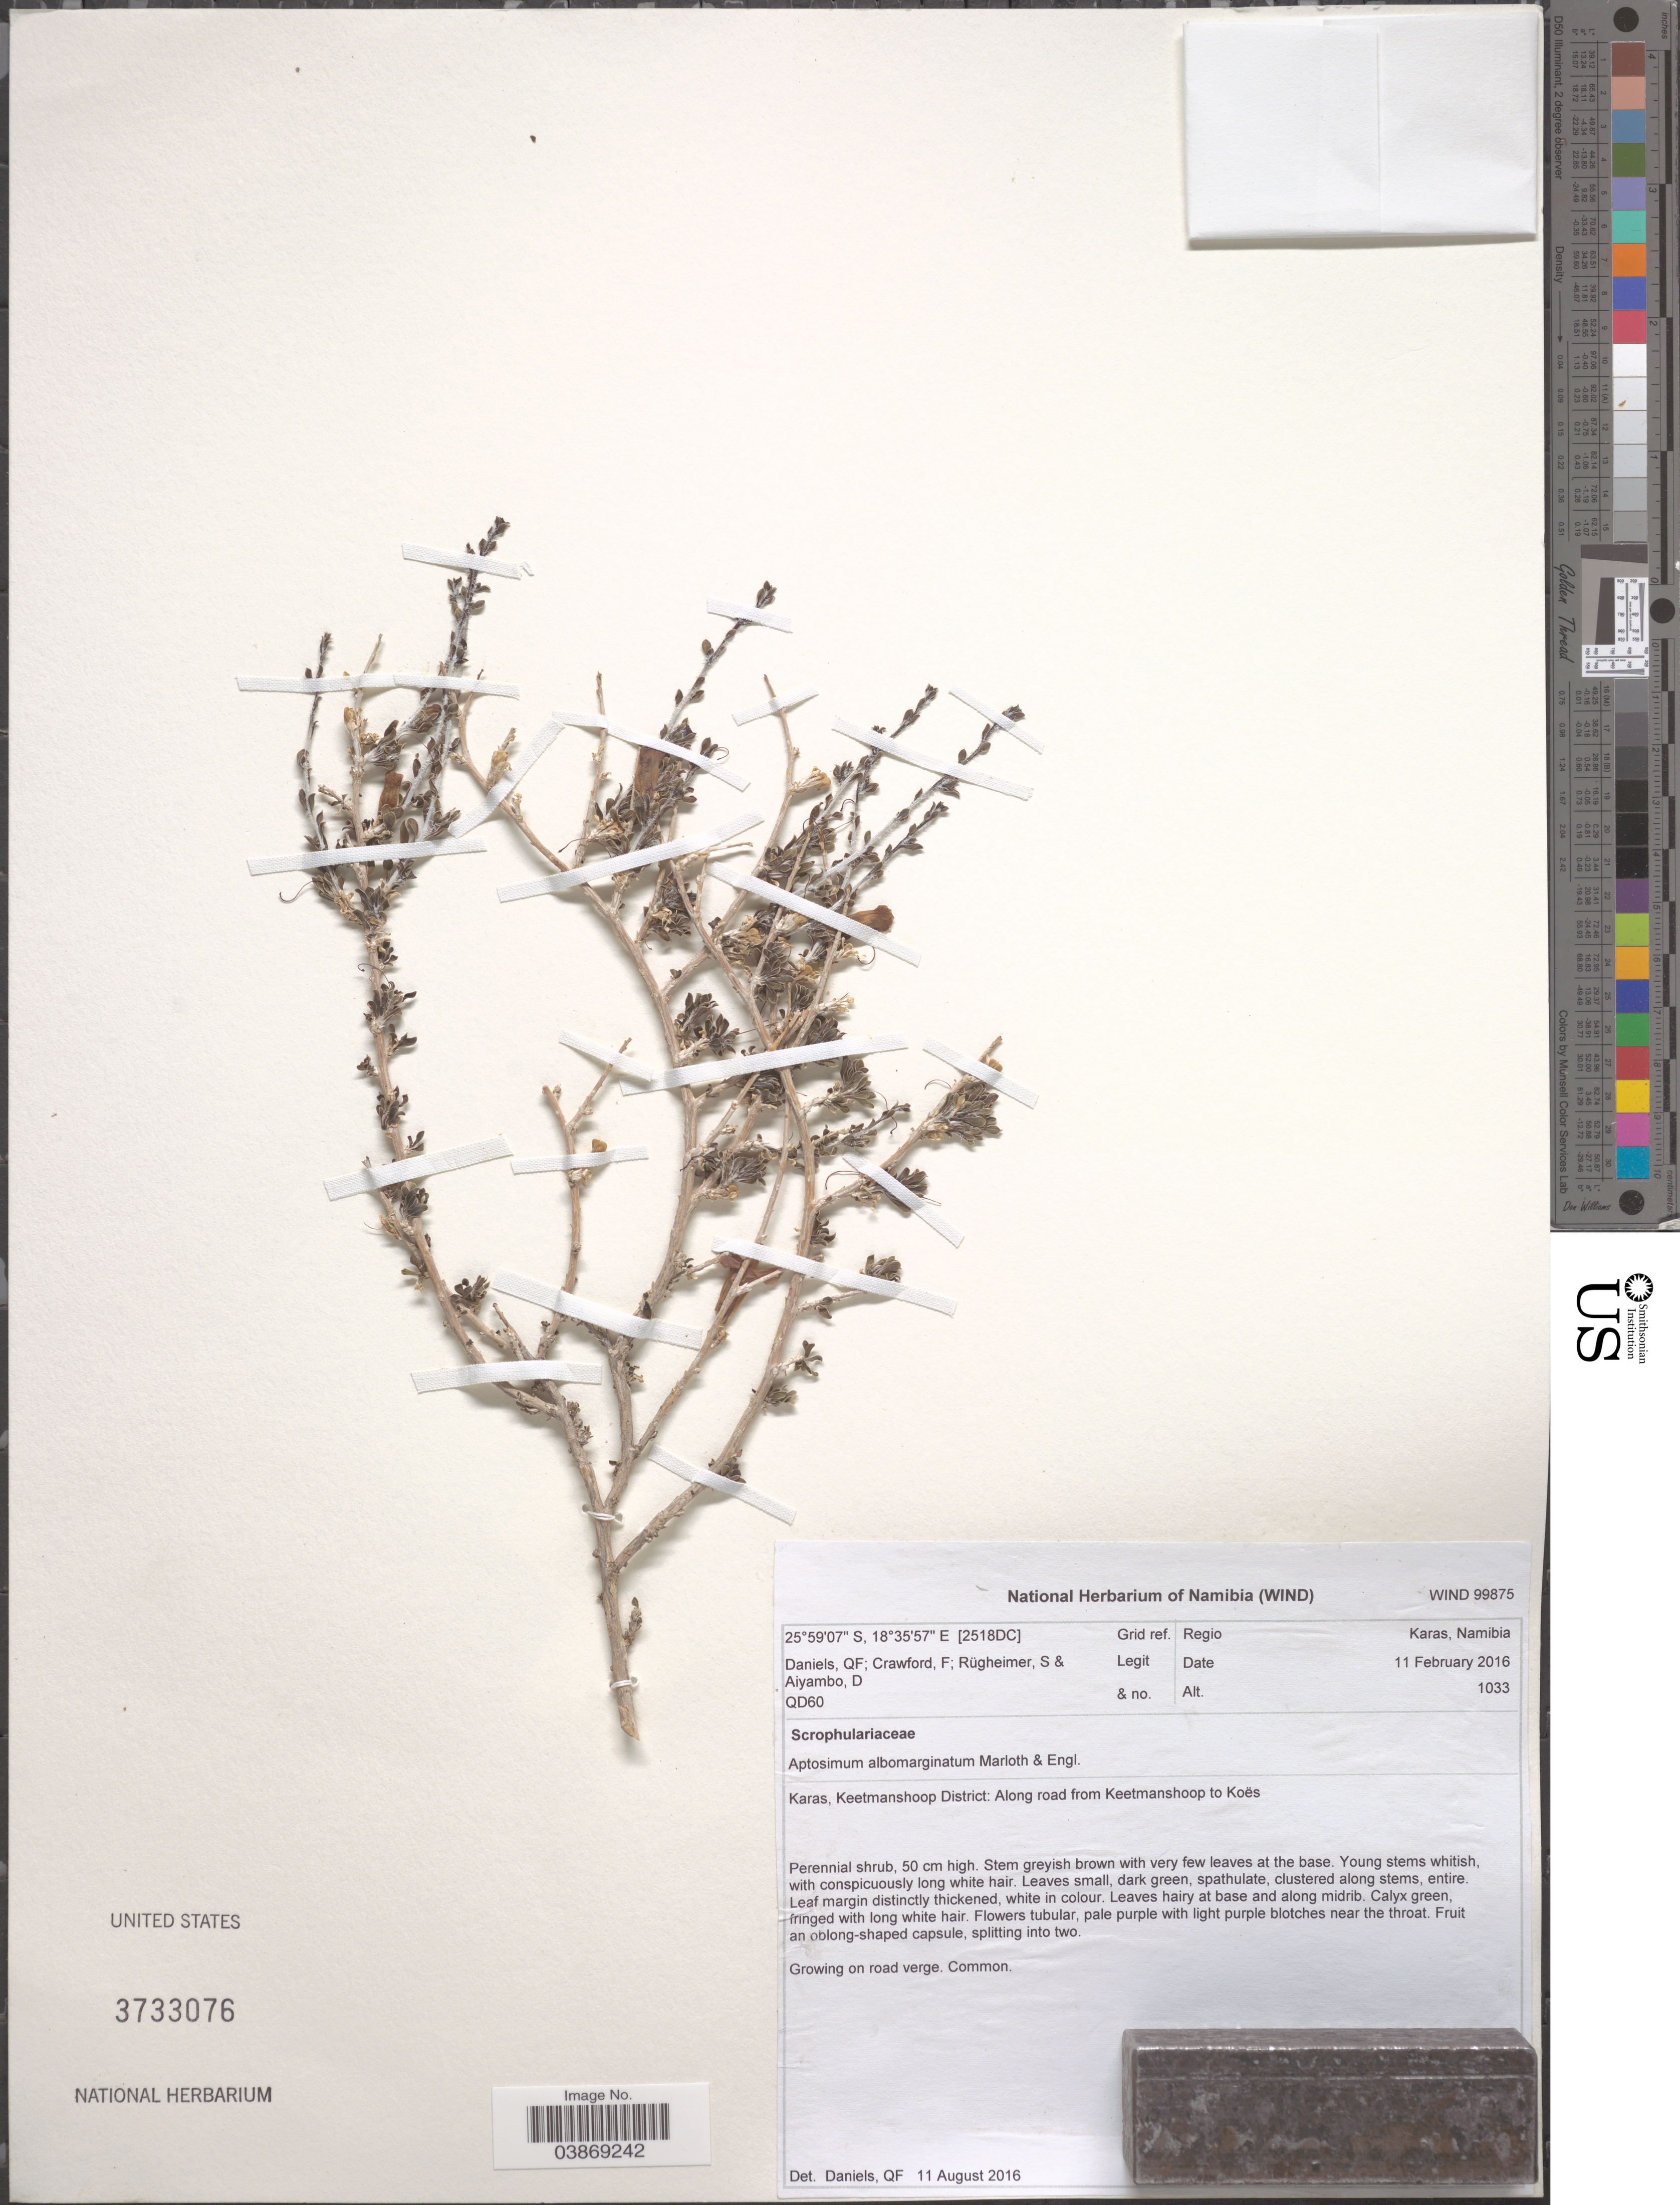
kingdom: Plantae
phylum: Tracheophyta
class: Magnoliopsida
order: Lamiales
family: Scrophulariaceae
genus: Aptosimum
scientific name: Aptosimum albomarginatum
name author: Marloth & Engl.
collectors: Q. Daniels, F. Crawford, S. Rugheimer & D. Aiyambo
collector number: QD60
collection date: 2016-02-11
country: Namibia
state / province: Karas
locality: Grid ref. [2518DC]. Regio Karas. Karas, Keetmanshoop District: along road from Keetmanshoop to Koës.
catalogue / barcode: US 3733076